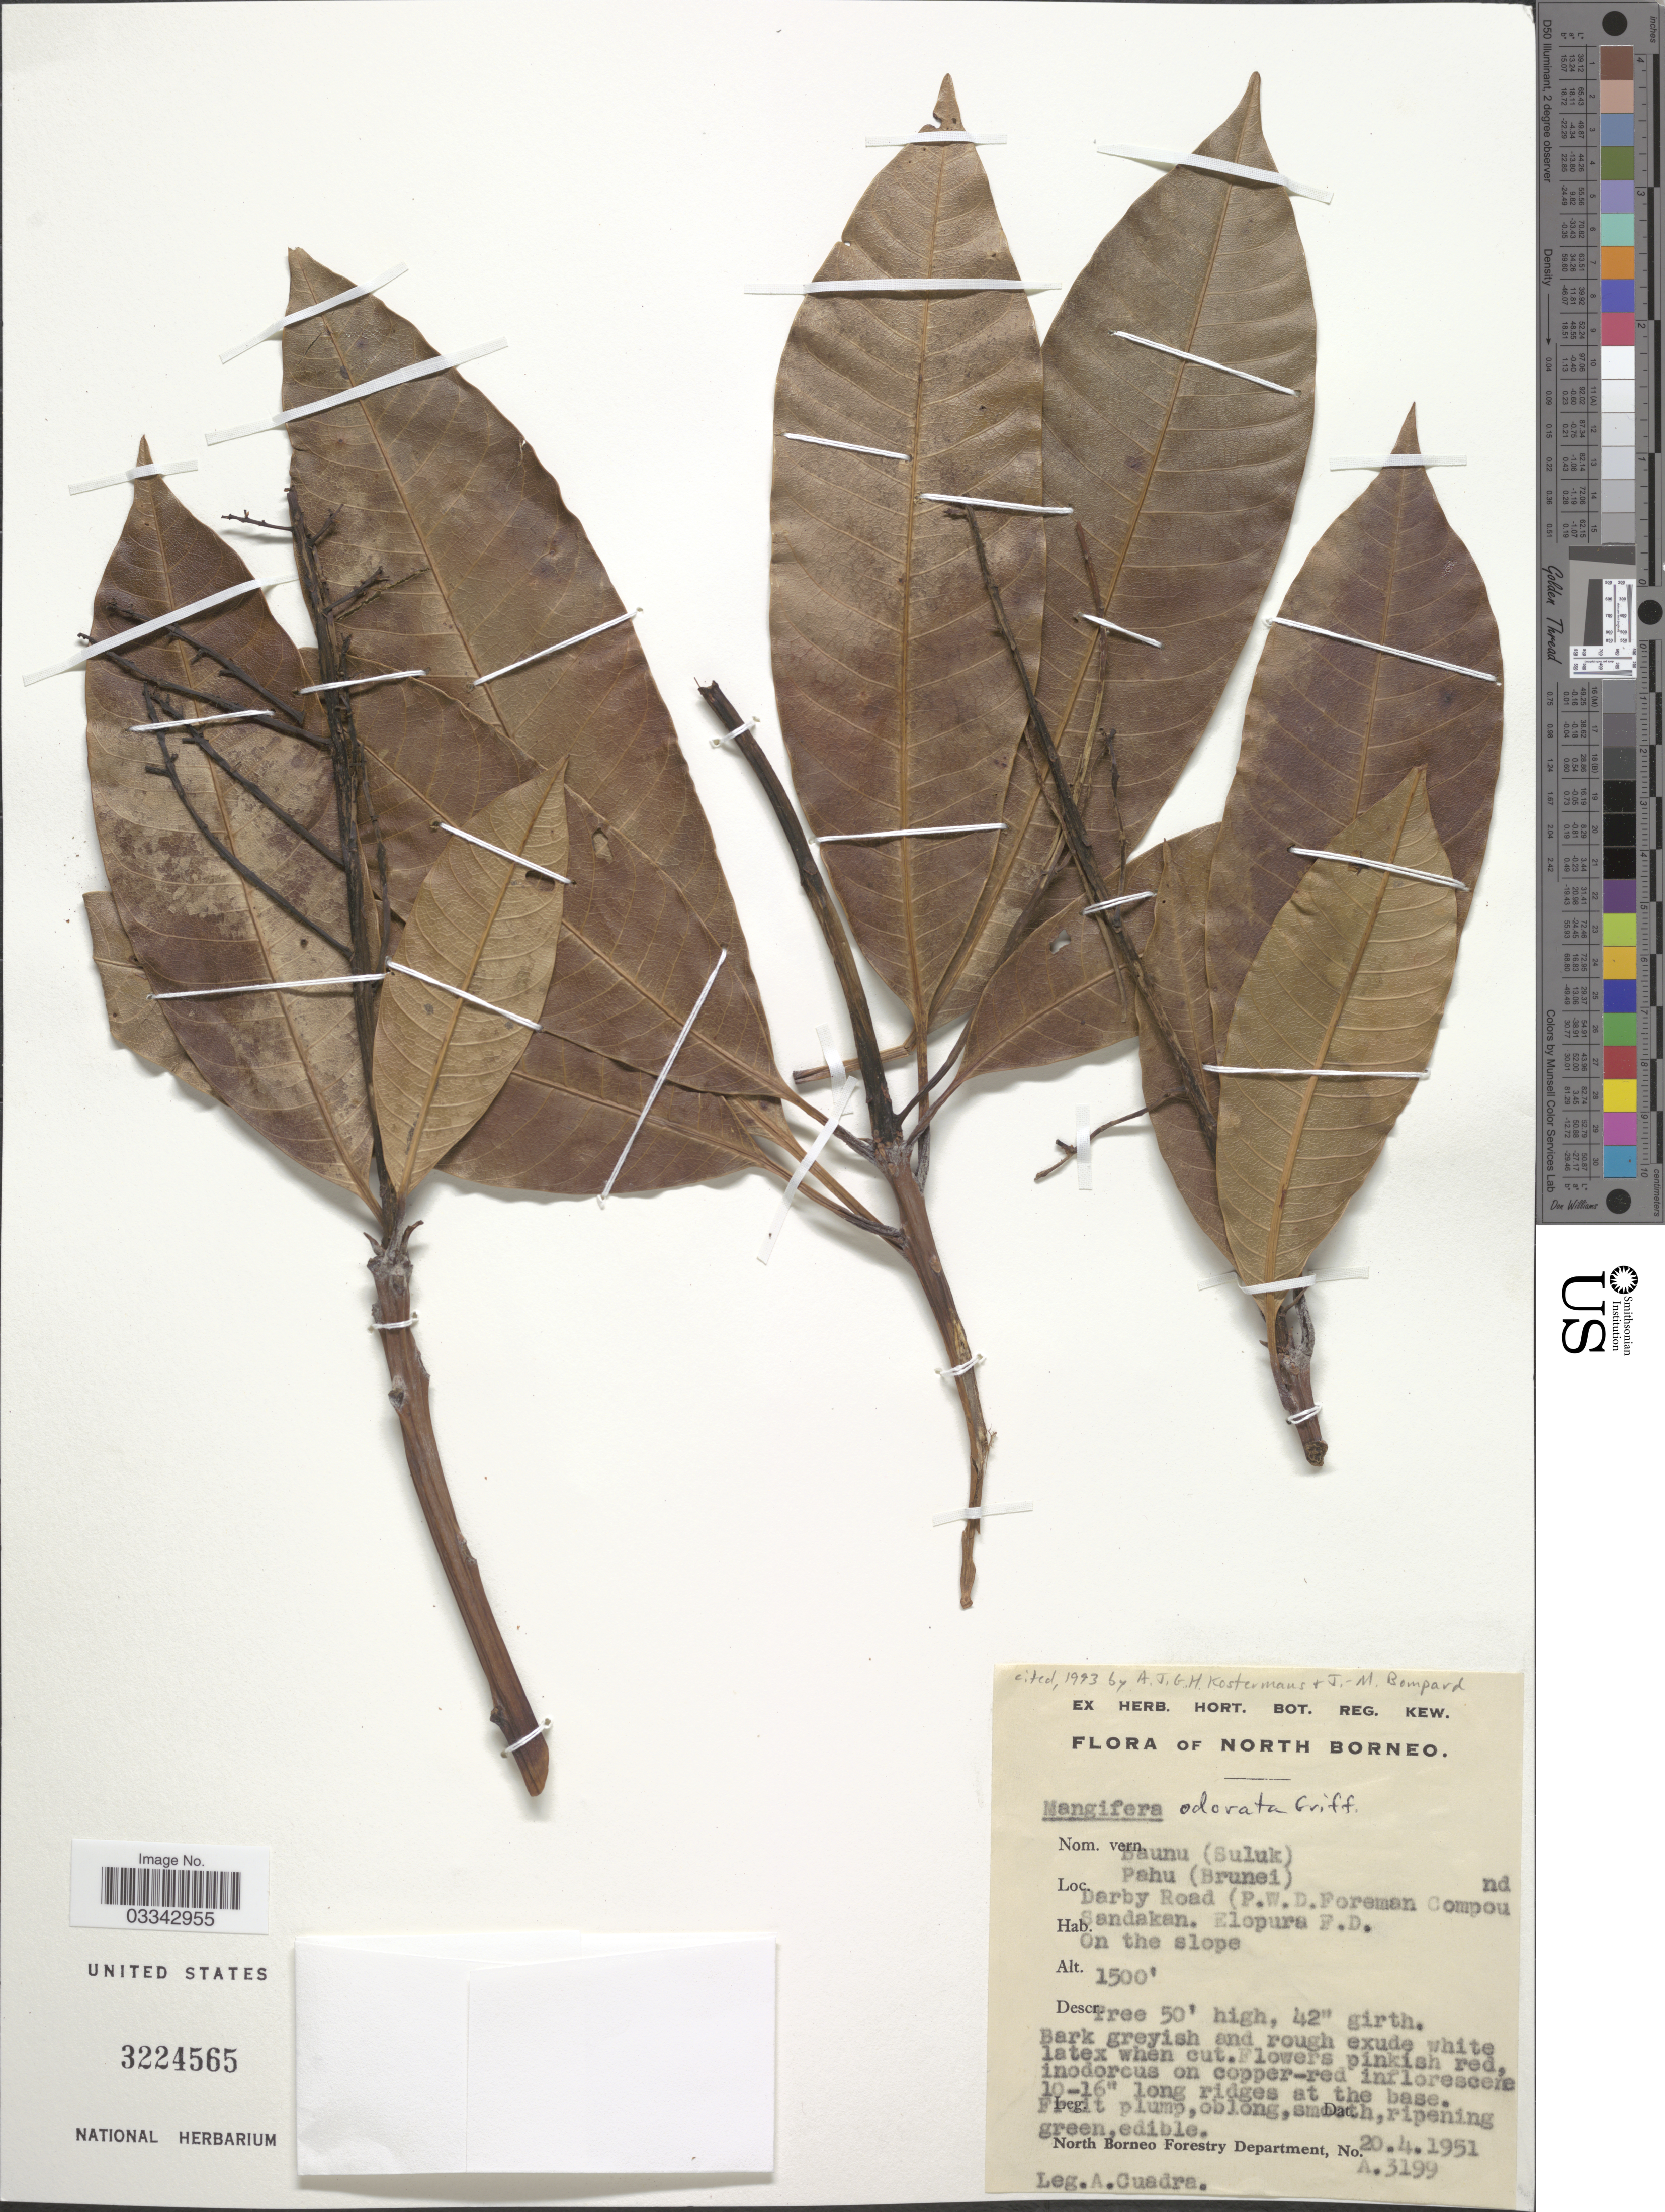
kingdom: Plantae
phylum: Tracheophyta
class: Magnoliopsida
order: Sapindales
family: Anacardiaceae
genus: Mangifera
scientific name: Mangifera odorata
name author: Griff.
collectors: A. Cuadra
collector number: A3199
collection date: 1951-04-20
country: Malaysia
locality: North Borneo. Darby Road, (P.W.D. Foreman Compound Sandakan. Elopura F.D.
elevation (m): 457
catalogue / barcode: US 3224565